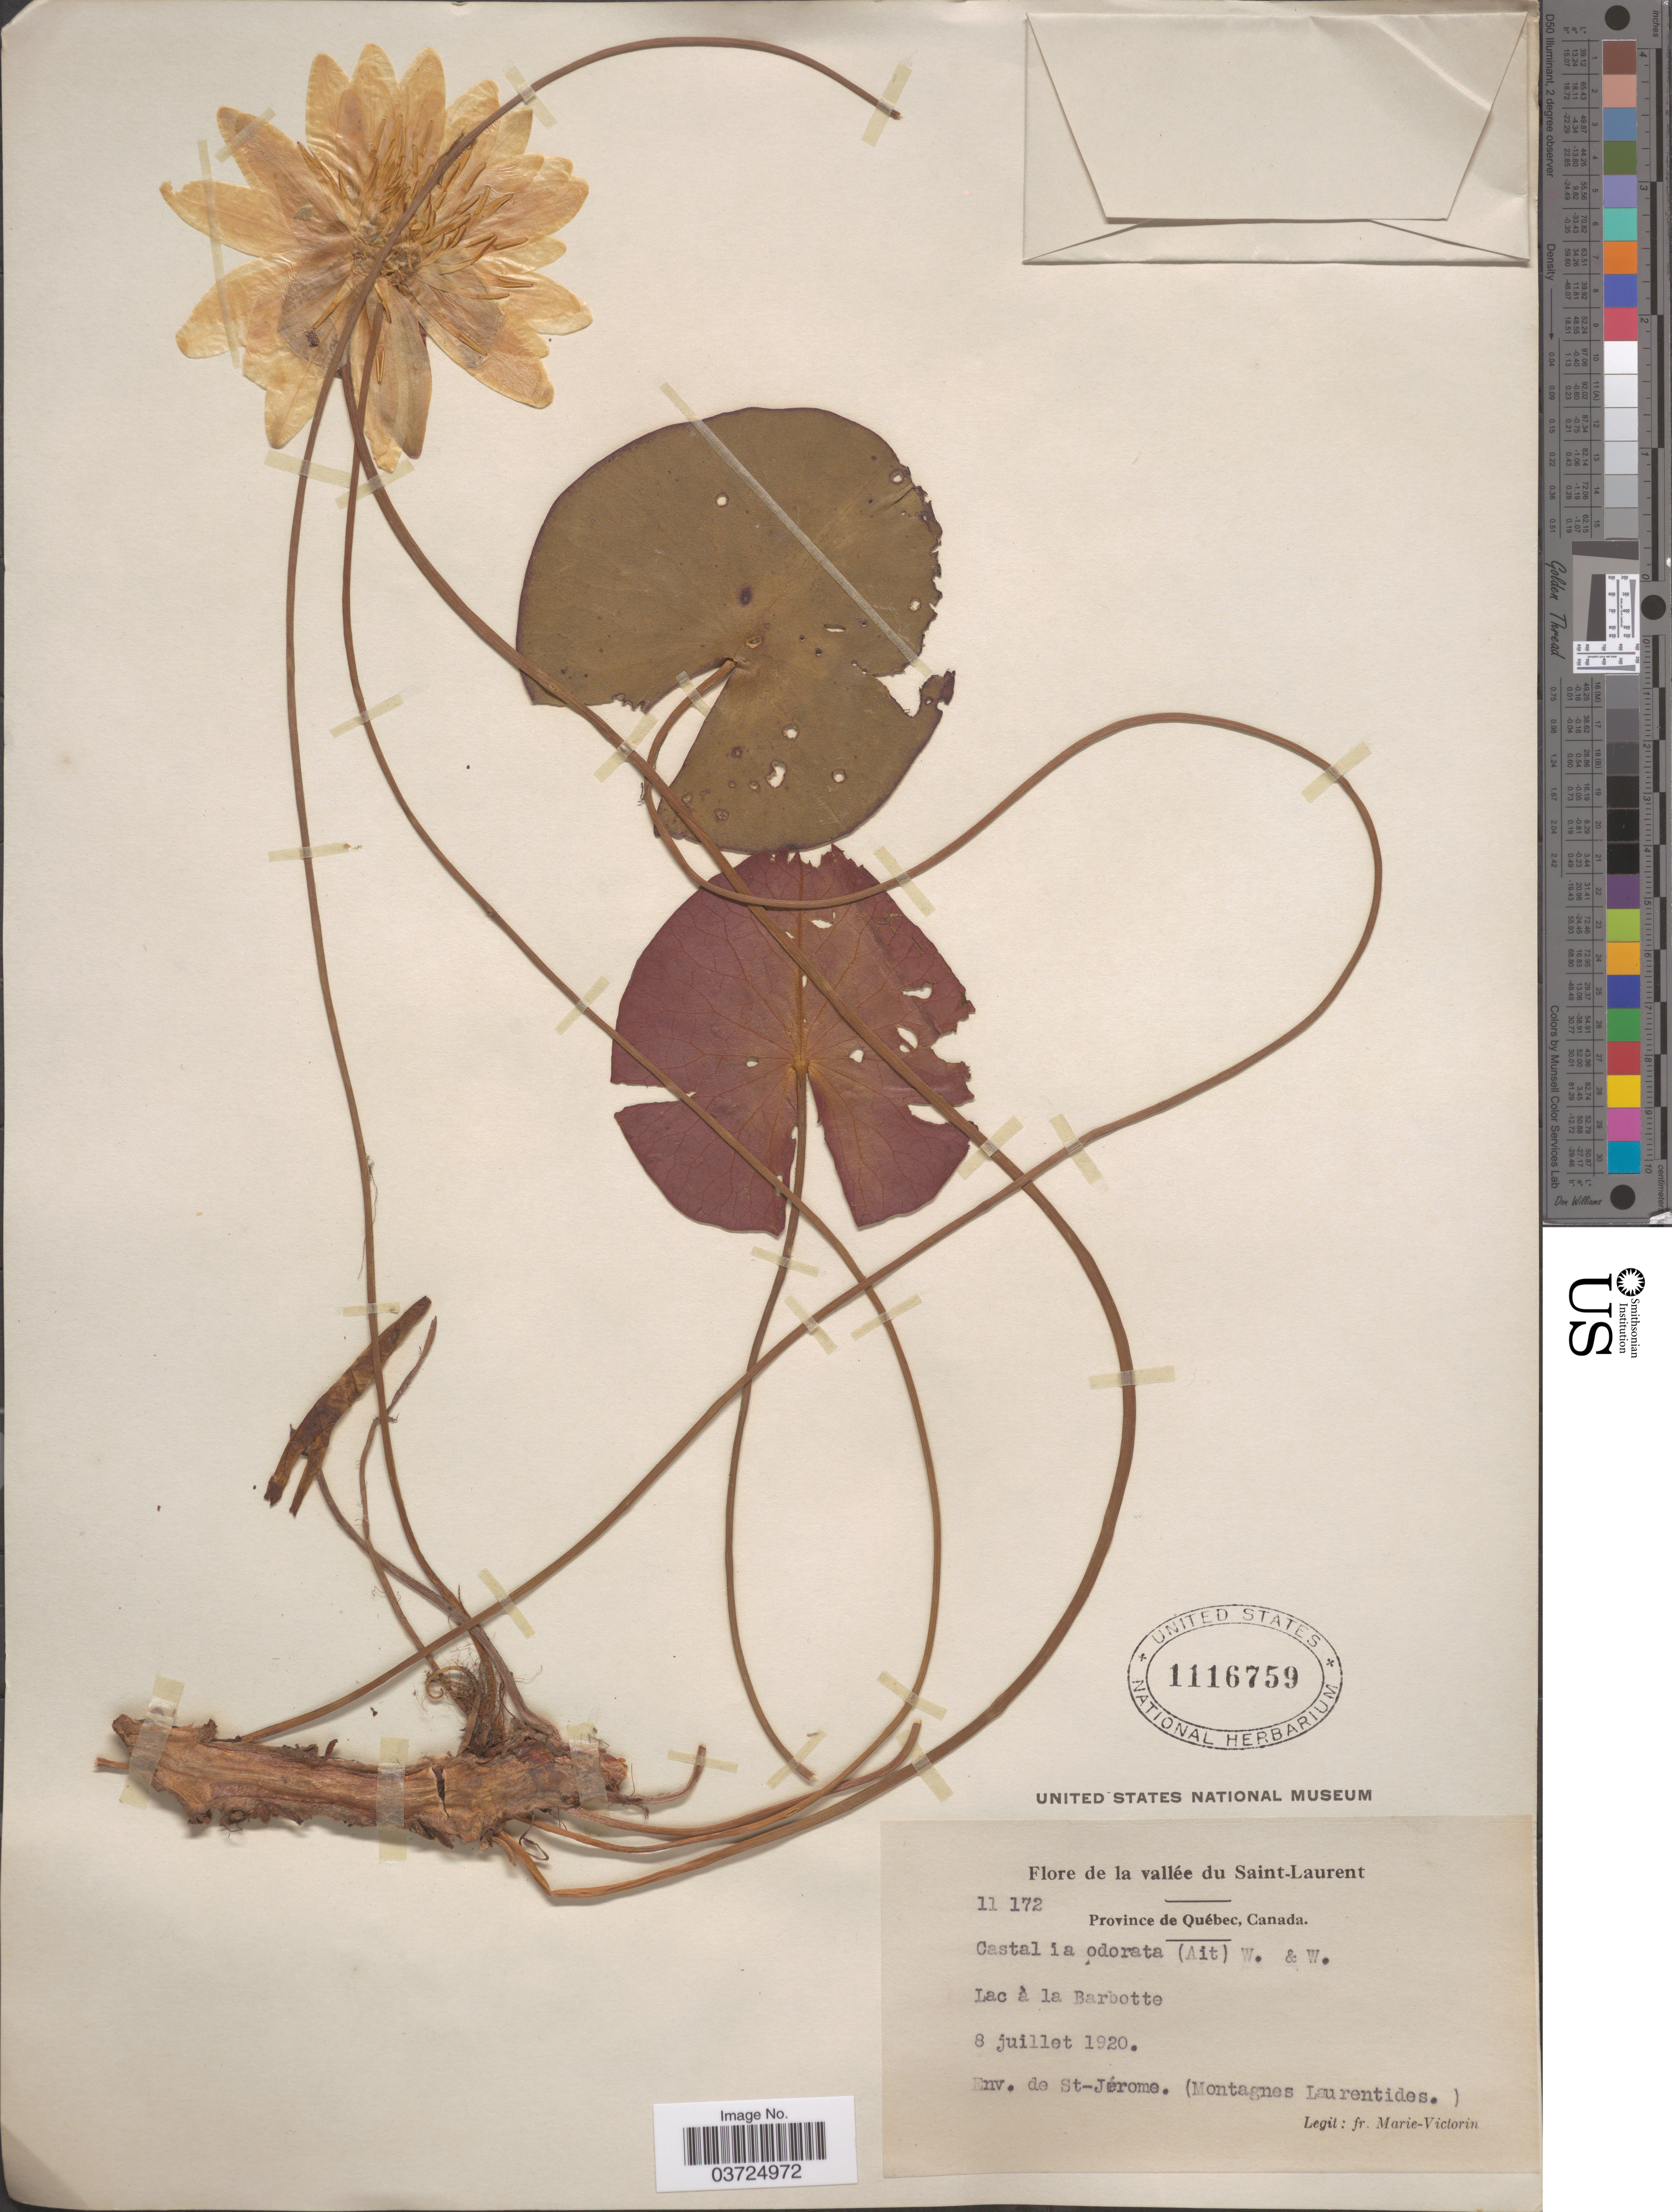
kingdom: Plantae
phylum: Tracheophyta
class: Magnoliopsida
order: Nymphaeales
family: Nymphaeaceae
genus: Nymphaea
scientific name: Nymphaea odorata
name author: Aiton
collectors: F. Marie-Victorin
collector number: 11172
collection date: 1920-07-08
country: Canada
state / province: Quebec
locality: Vallée du Saint-Laurent. Lac à la Barbotte. Env. de St-Jérome. (Montagnes Laurentides).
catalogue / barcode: US 1116759